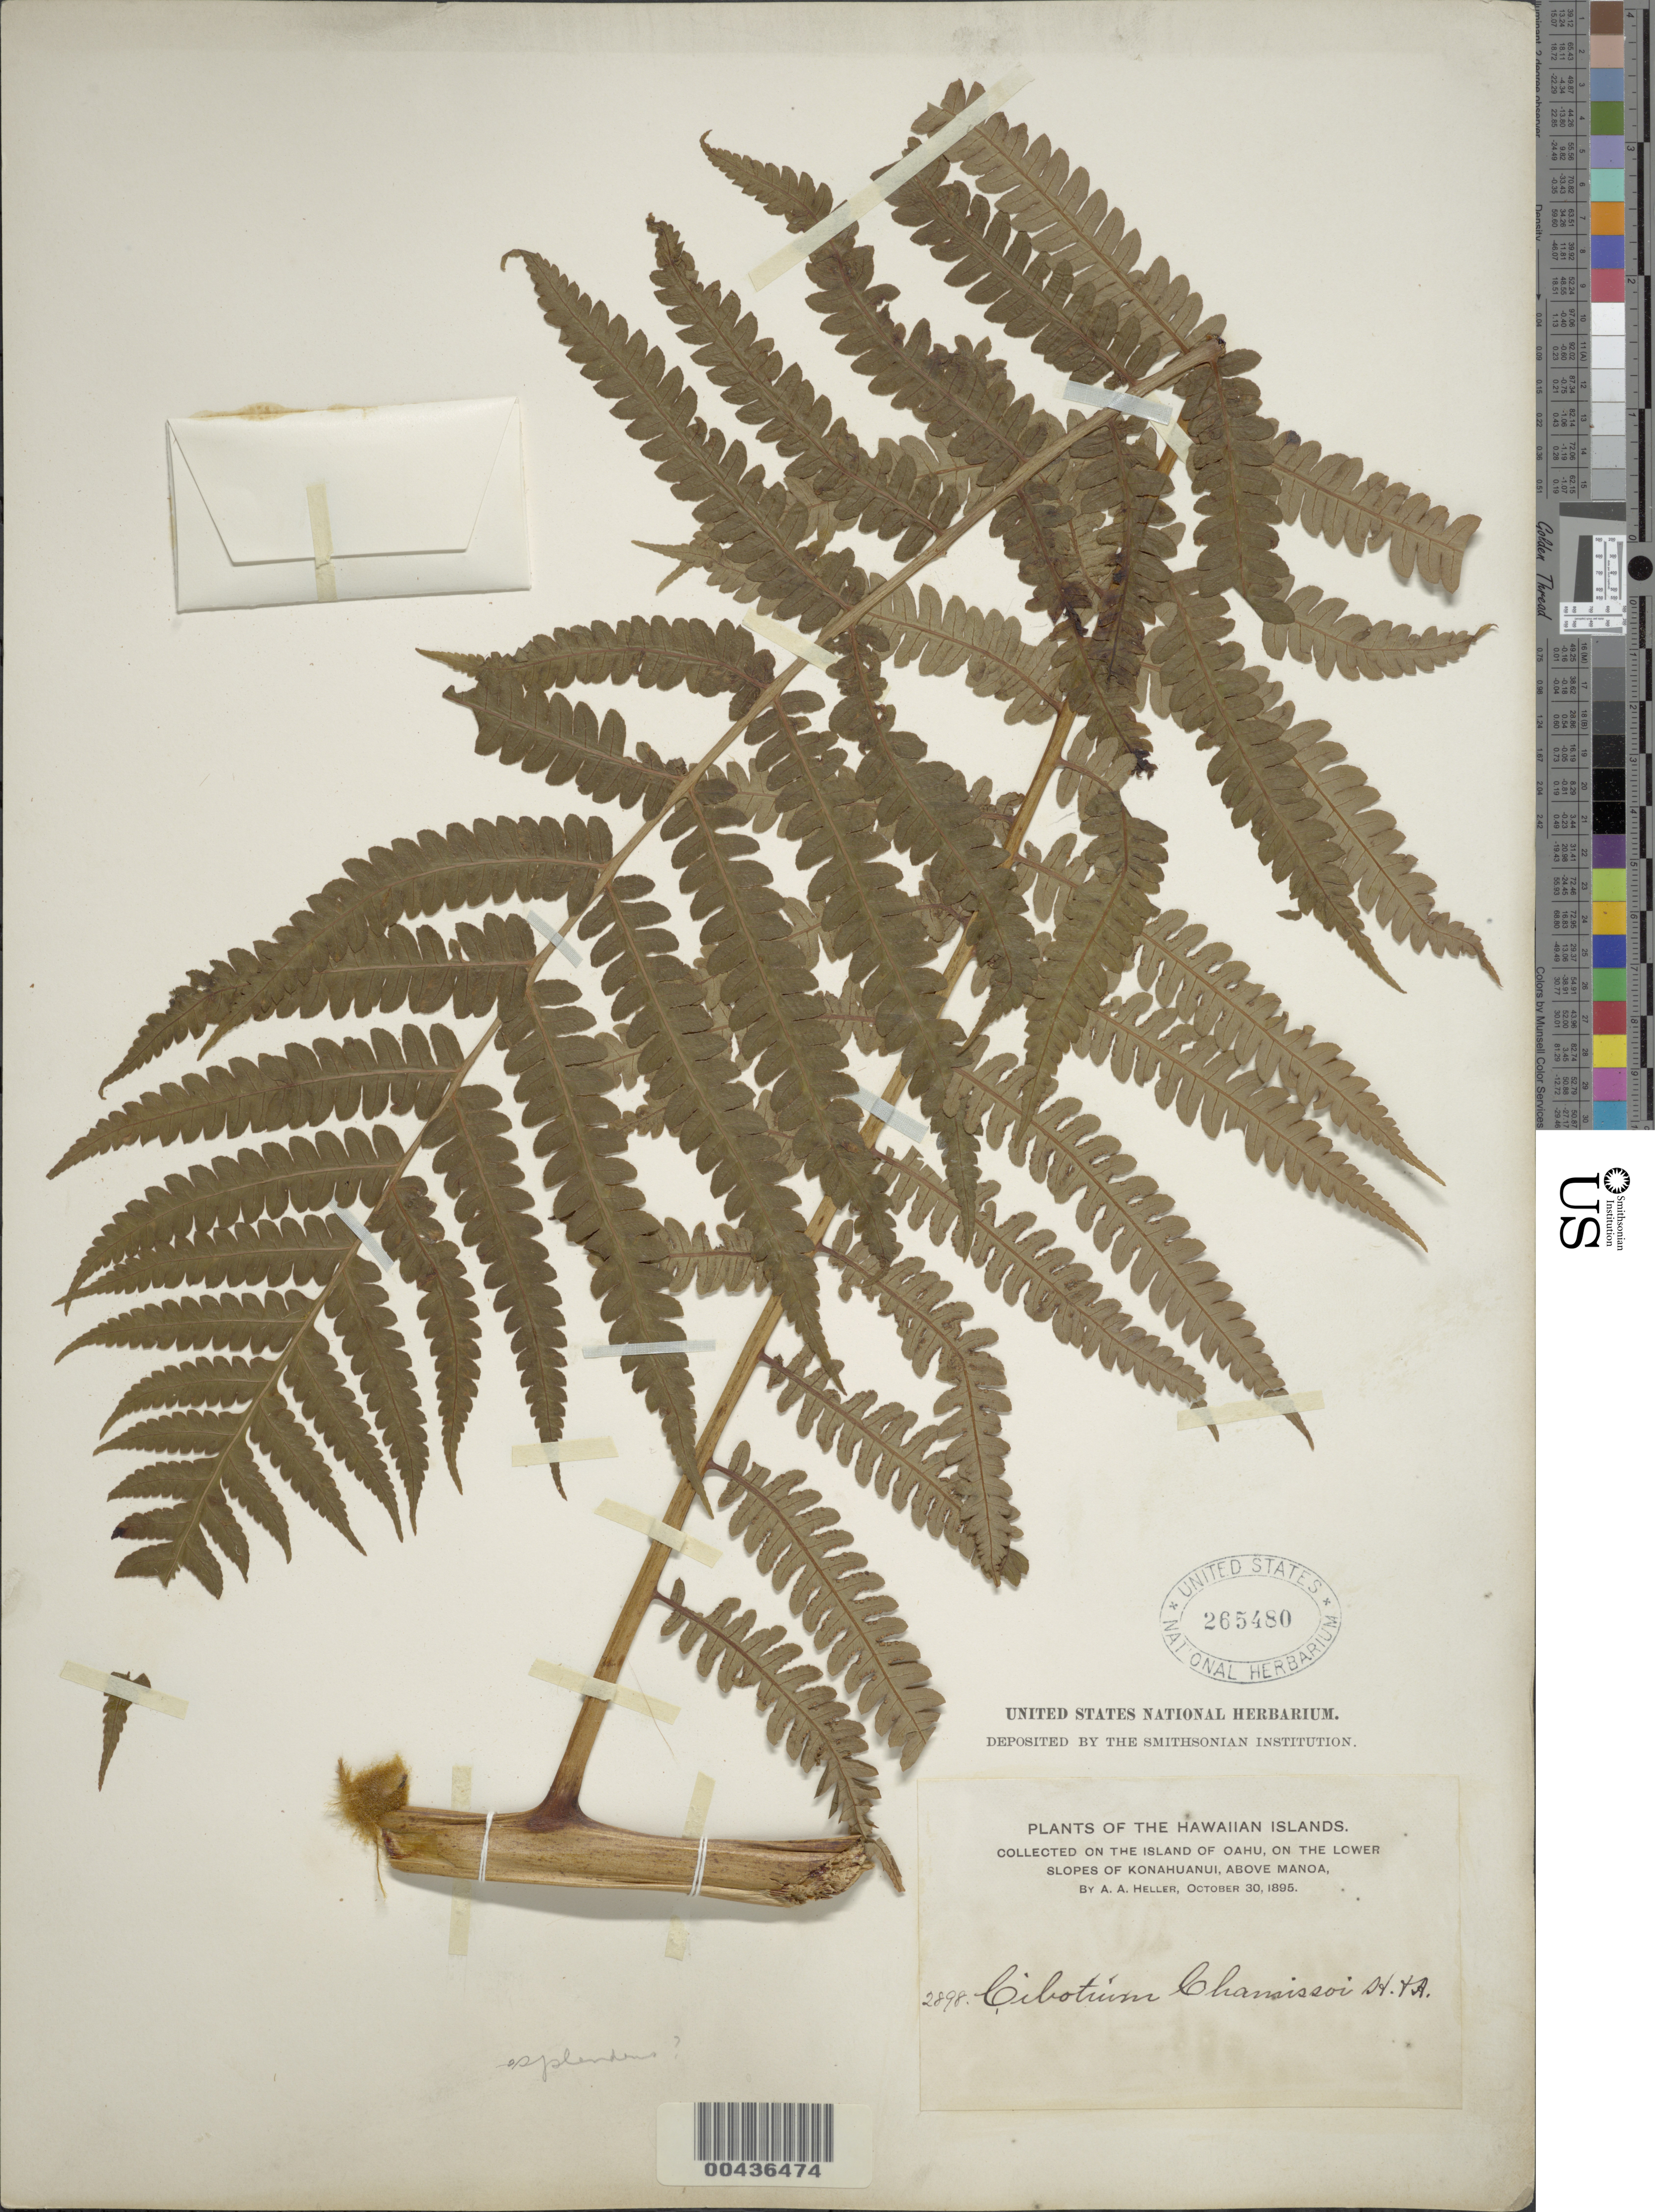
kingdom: Plantae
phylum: Tracheophyta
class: Polypodiopsida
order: Cyatheales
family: Cibotiaceae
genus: Cibotium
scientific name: Cibotium chamissoi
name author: Kaulf.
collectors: A. A. Heller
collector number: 2898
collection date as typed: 30 Oct 1895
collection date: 1895-10-30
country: United States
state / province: Hawaii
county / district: Honolulu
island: Oahu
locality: On the lower slopes of Konahuanui, above Manoa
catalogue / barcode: US 265480